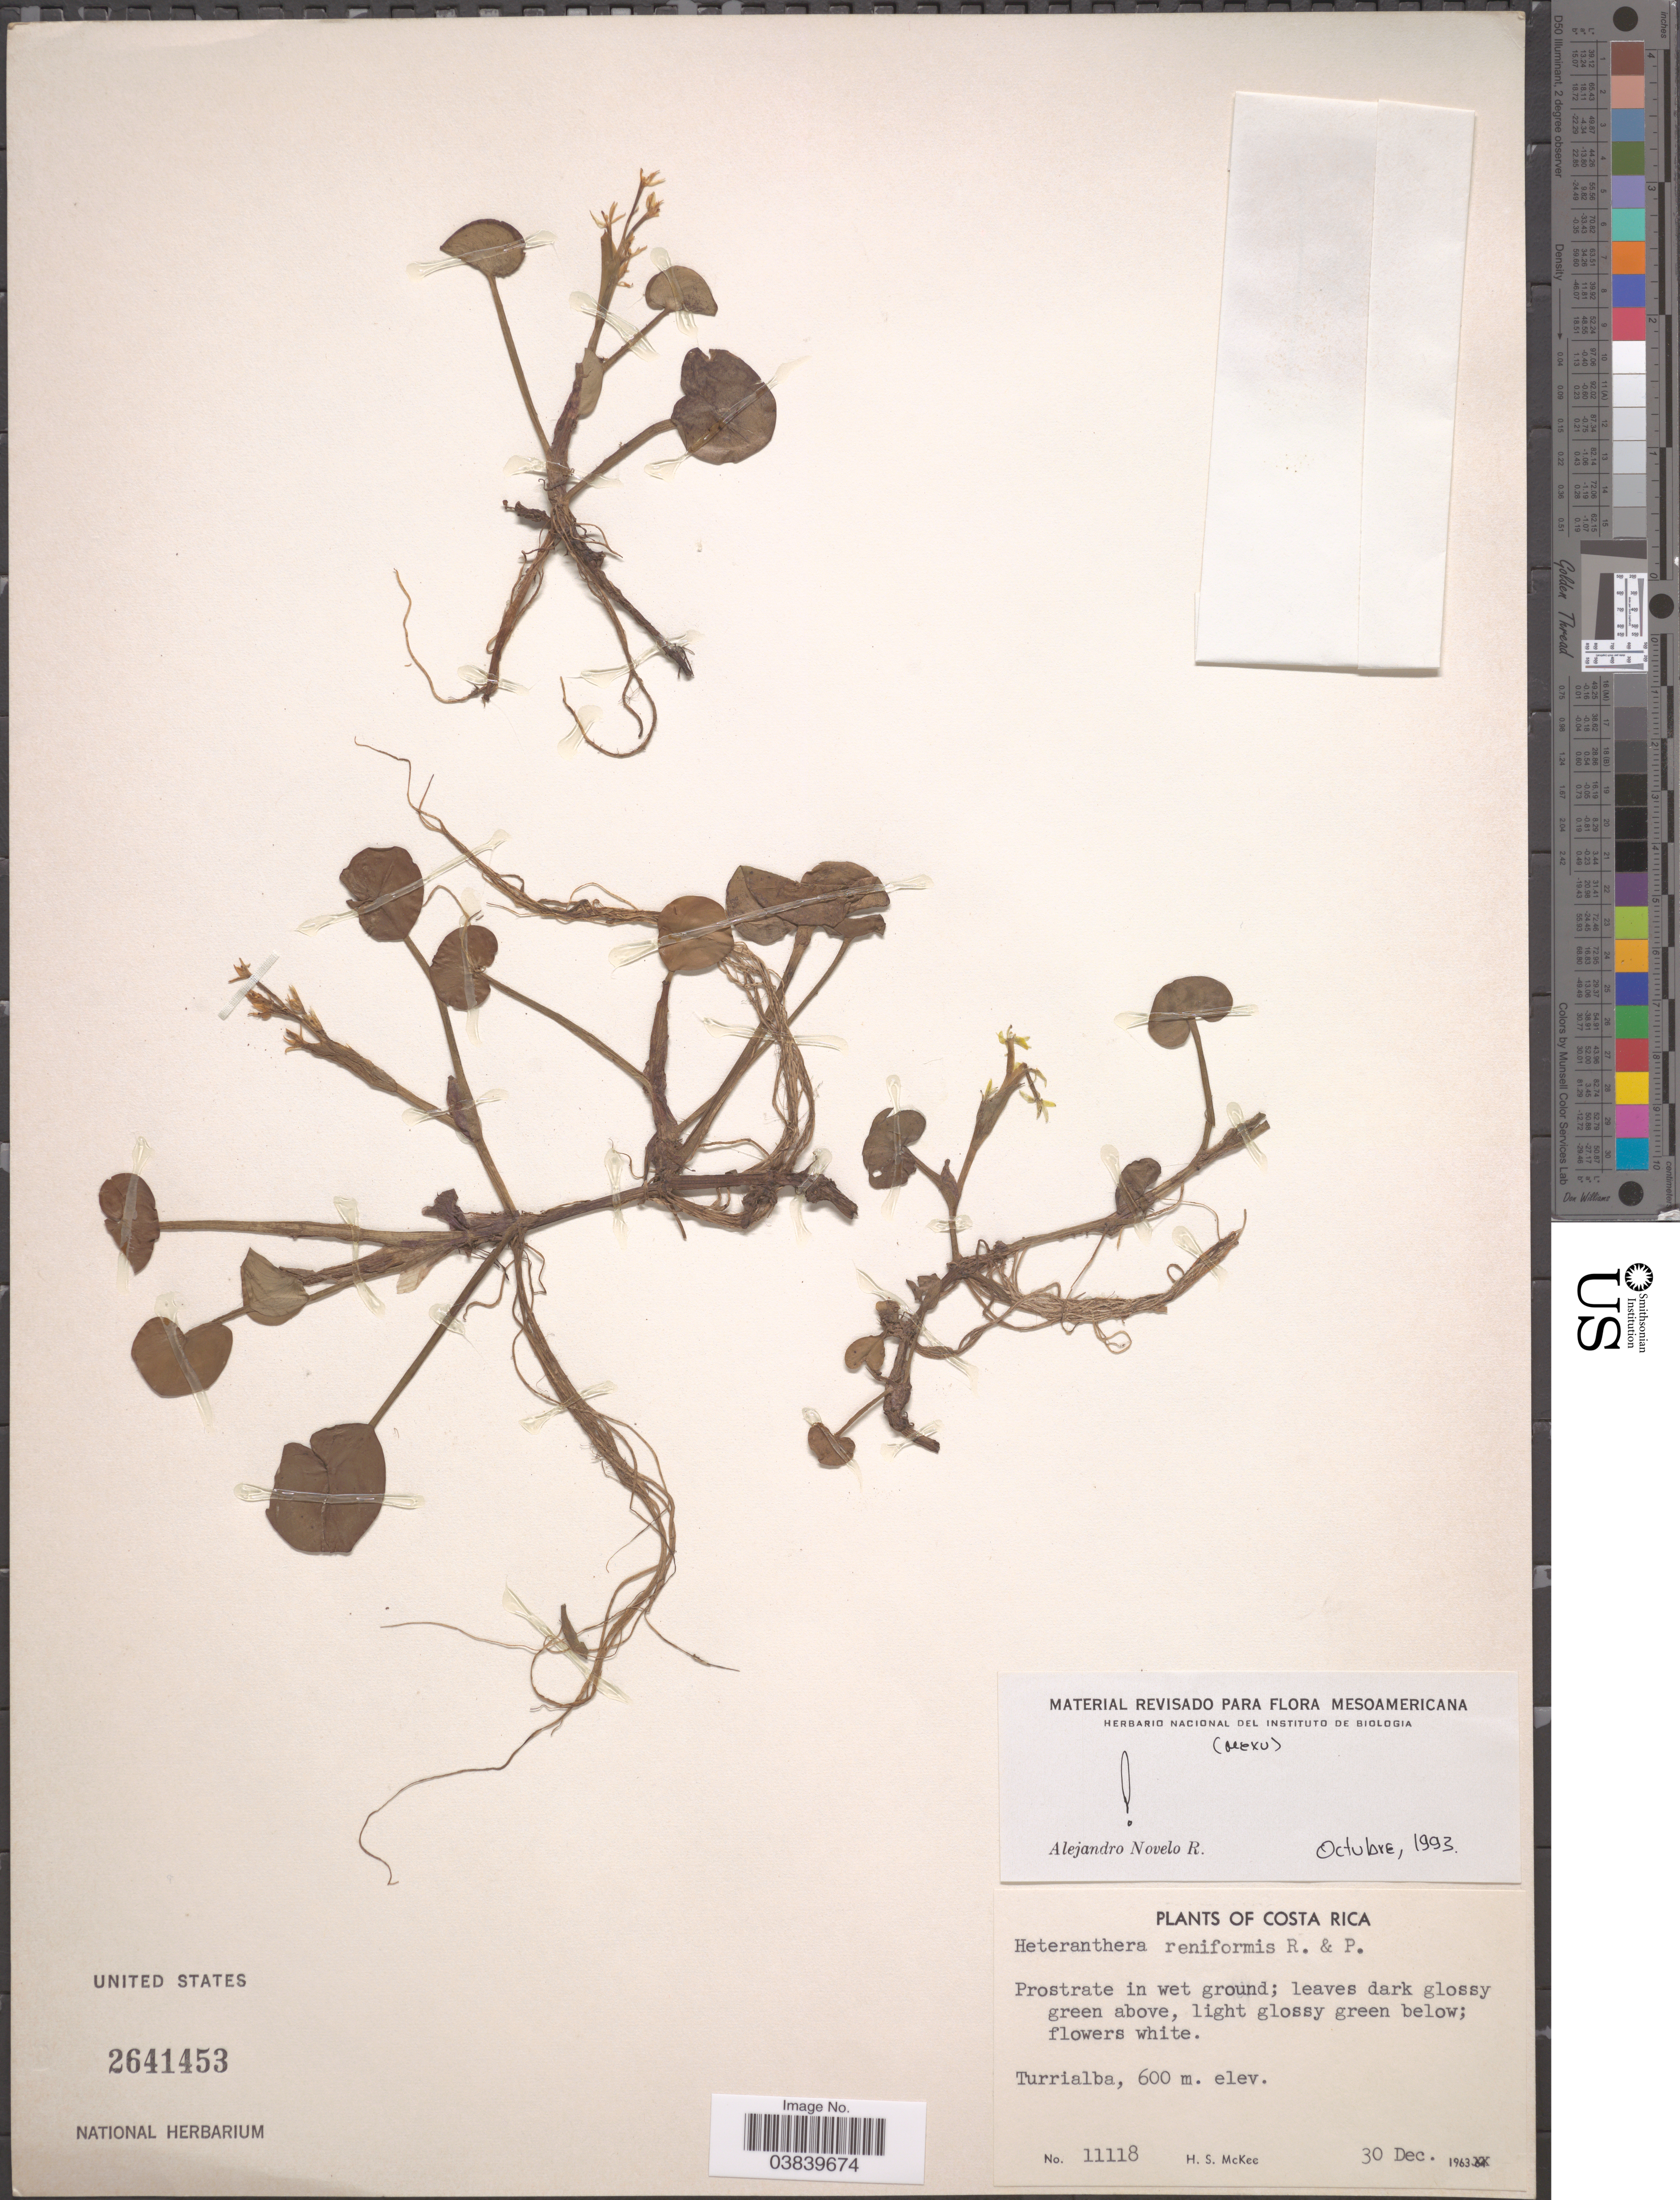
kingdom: Plantae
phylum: Tracheophyta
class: Liliopsida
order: Commelinales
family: Pontederiaceae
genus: Heteranthera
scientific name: Heteranthera reniformis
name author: Ruiz & Pav.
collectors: H. S. McKee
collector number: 11118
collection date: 1963-12-30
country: Costa Rica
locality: Turrialba.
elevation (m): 600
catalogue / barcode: US 2641453